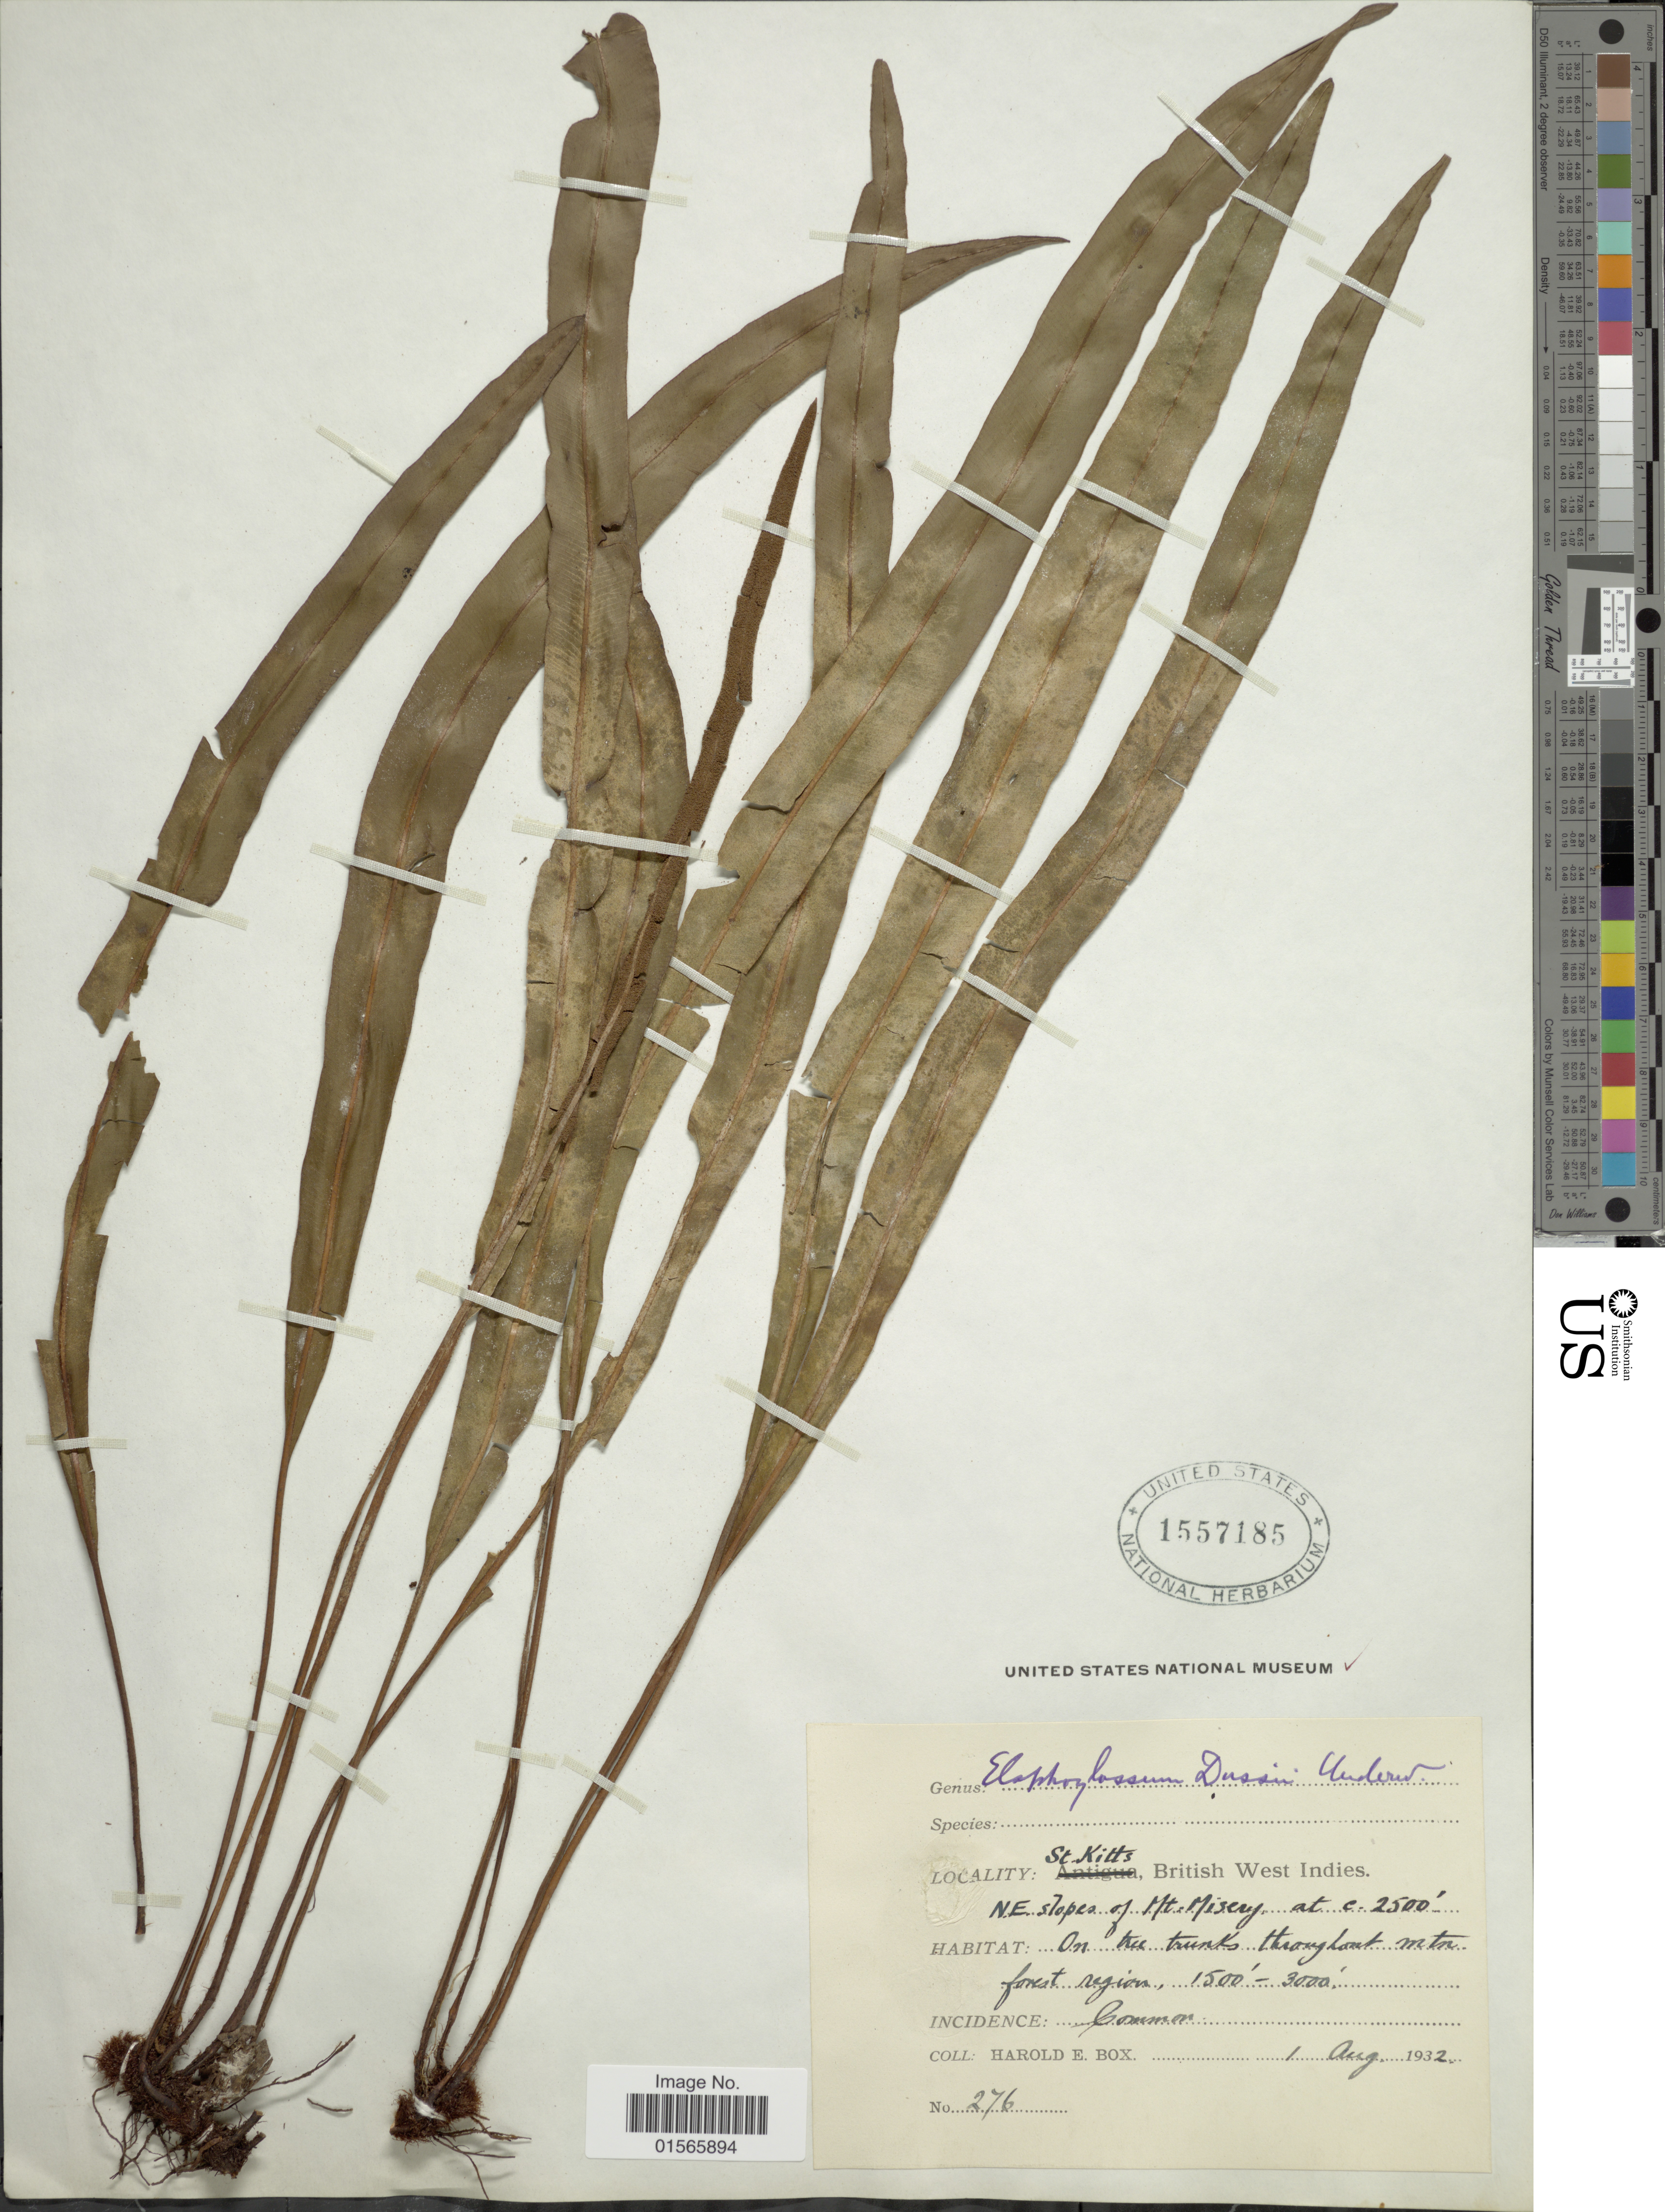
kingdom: Plantae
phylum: Tracheophyta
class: Polypodiopsida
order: Polypodiales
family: Dryopteridaceae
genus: Elaphoglossum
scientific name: Elaphoglossum petiolatum var. dussii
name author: (Underw. ex Maxon) Proctor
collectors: H. E. Box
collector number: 276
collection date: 1932-08-01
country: St. Christopher-Nevis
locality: St. Kitts, British West Indies, N.E. slopes of Mt Misery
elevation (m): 762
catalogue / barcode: US 1557185